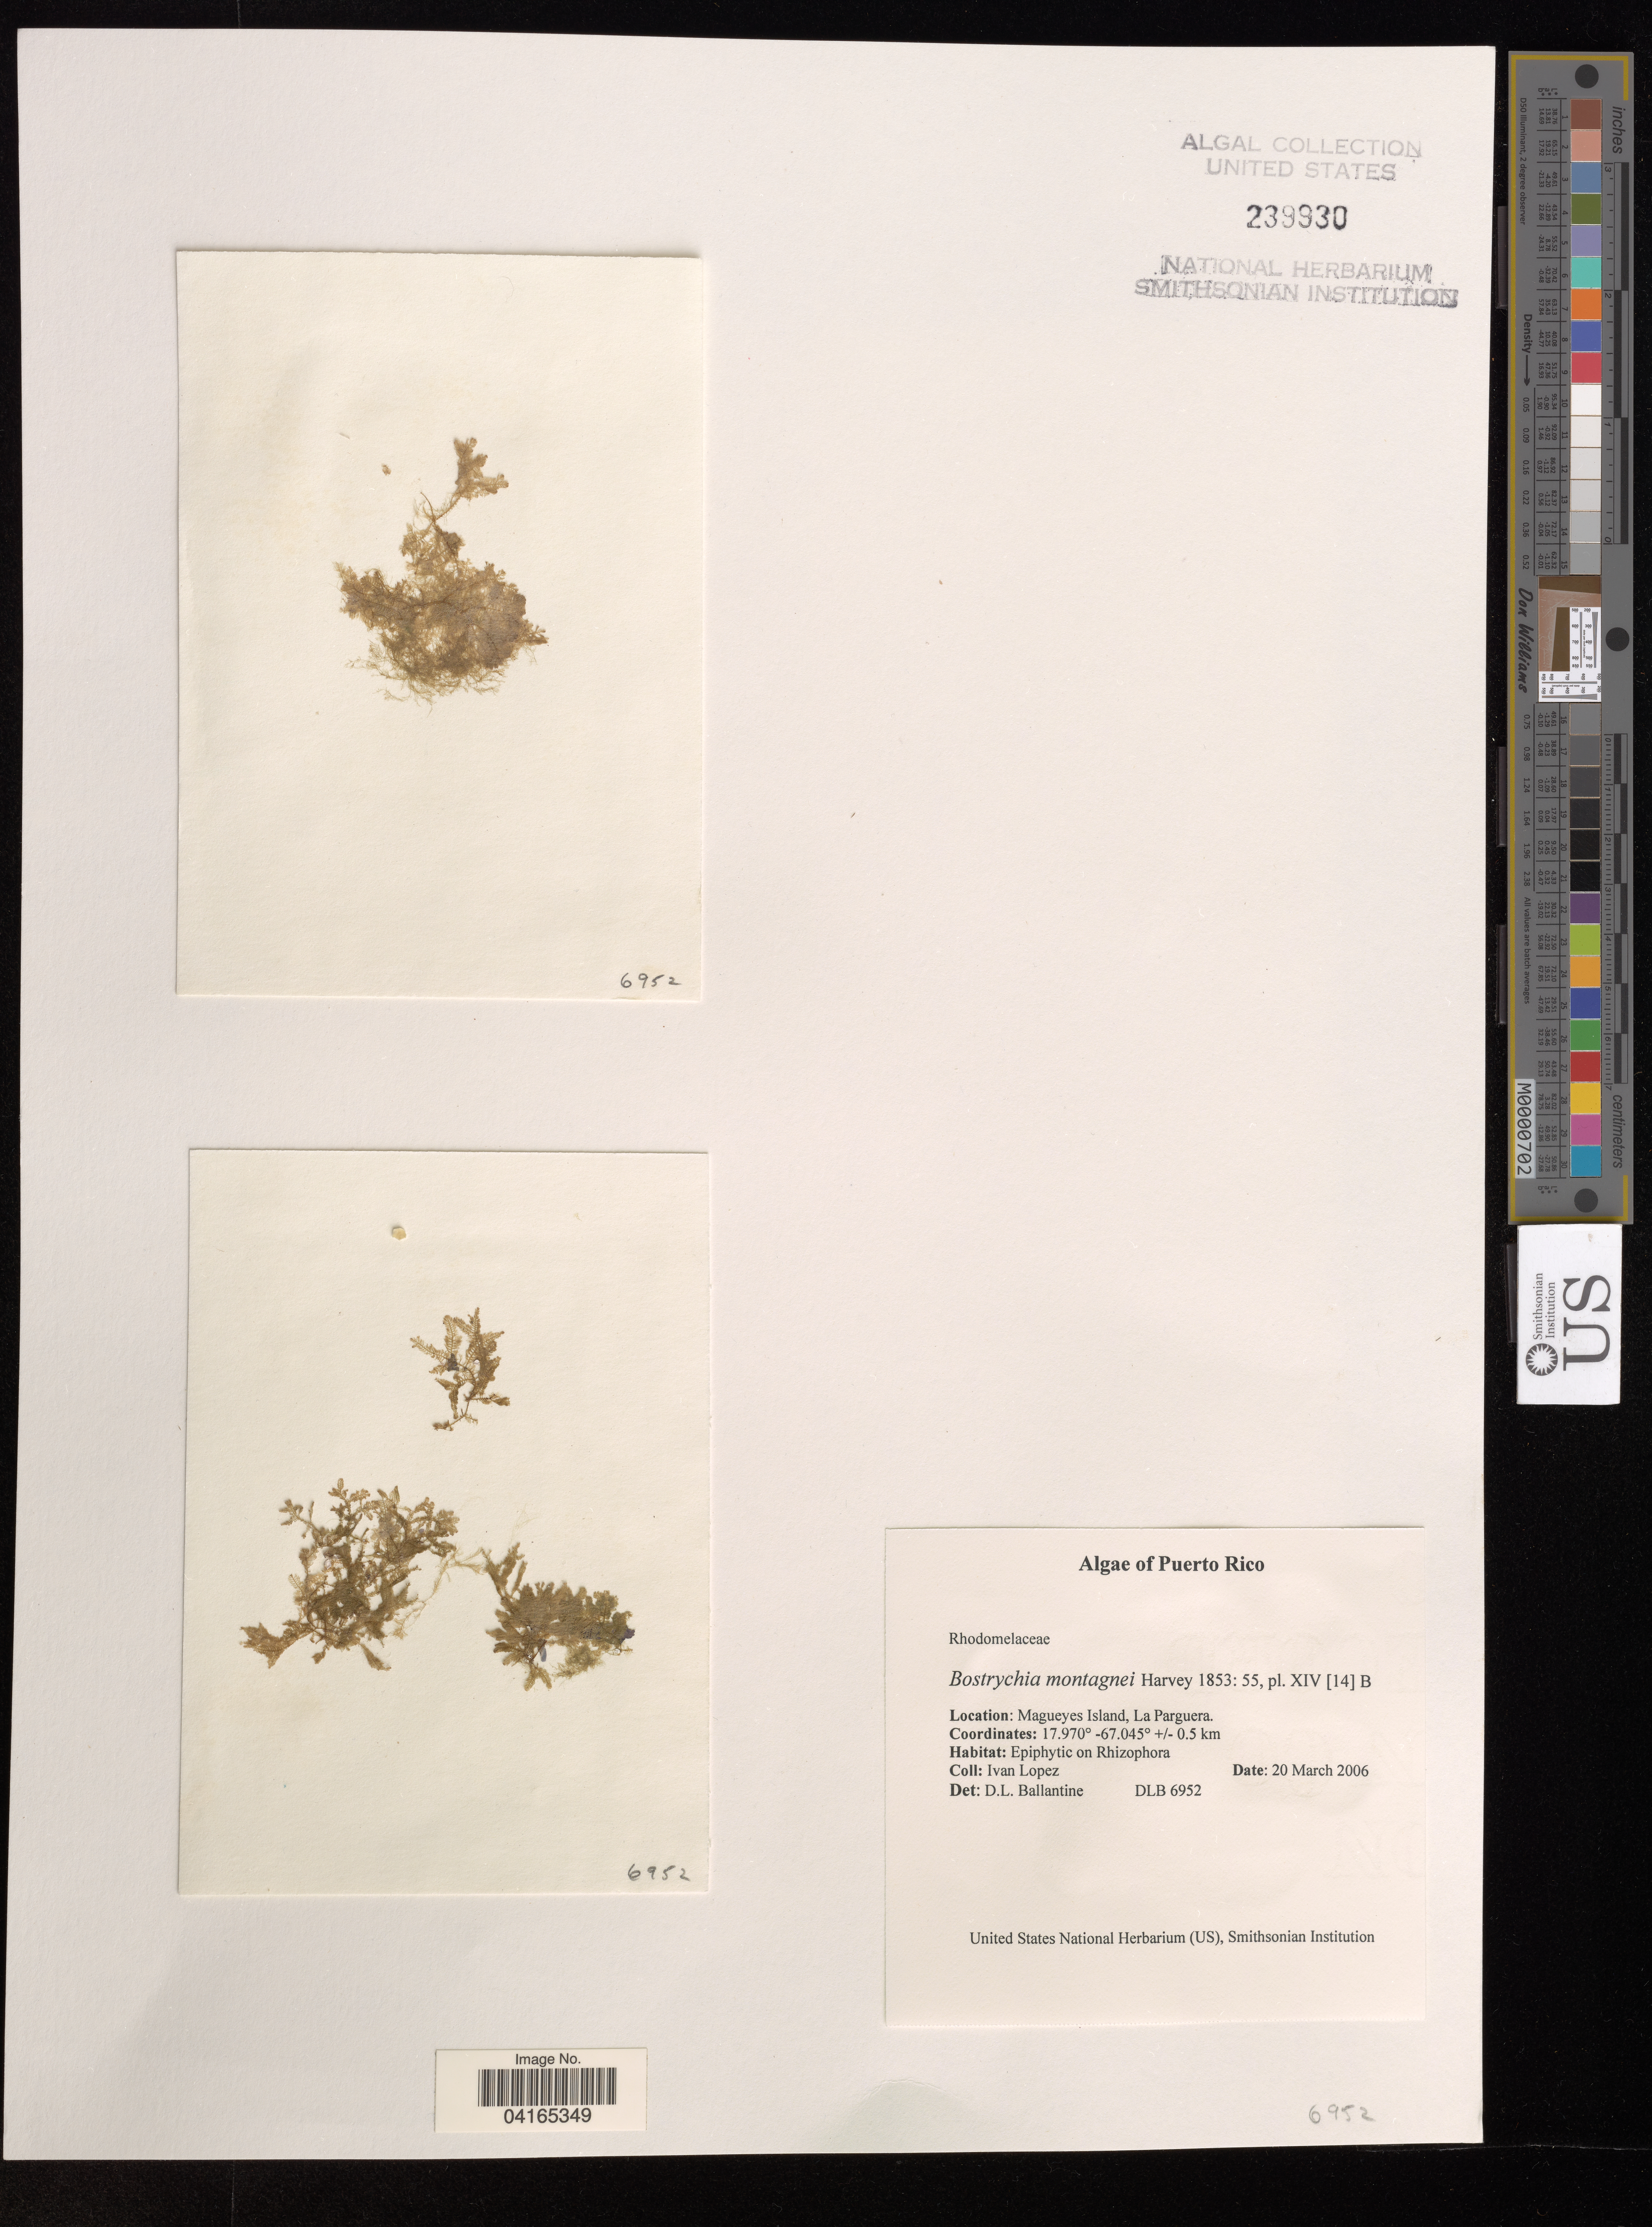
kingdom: Plantae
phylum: Rhodophyta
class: Florideophyceae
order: Ceramiales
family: Rhodomelaceae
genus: Bostrychia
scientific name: Bostrychia montagnei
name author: Harvey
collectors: I. Lopez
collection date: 2006-03-20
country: Puerto Rico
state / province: Lajas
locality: Magueyes Island, La Parguera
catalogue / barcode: US 239930